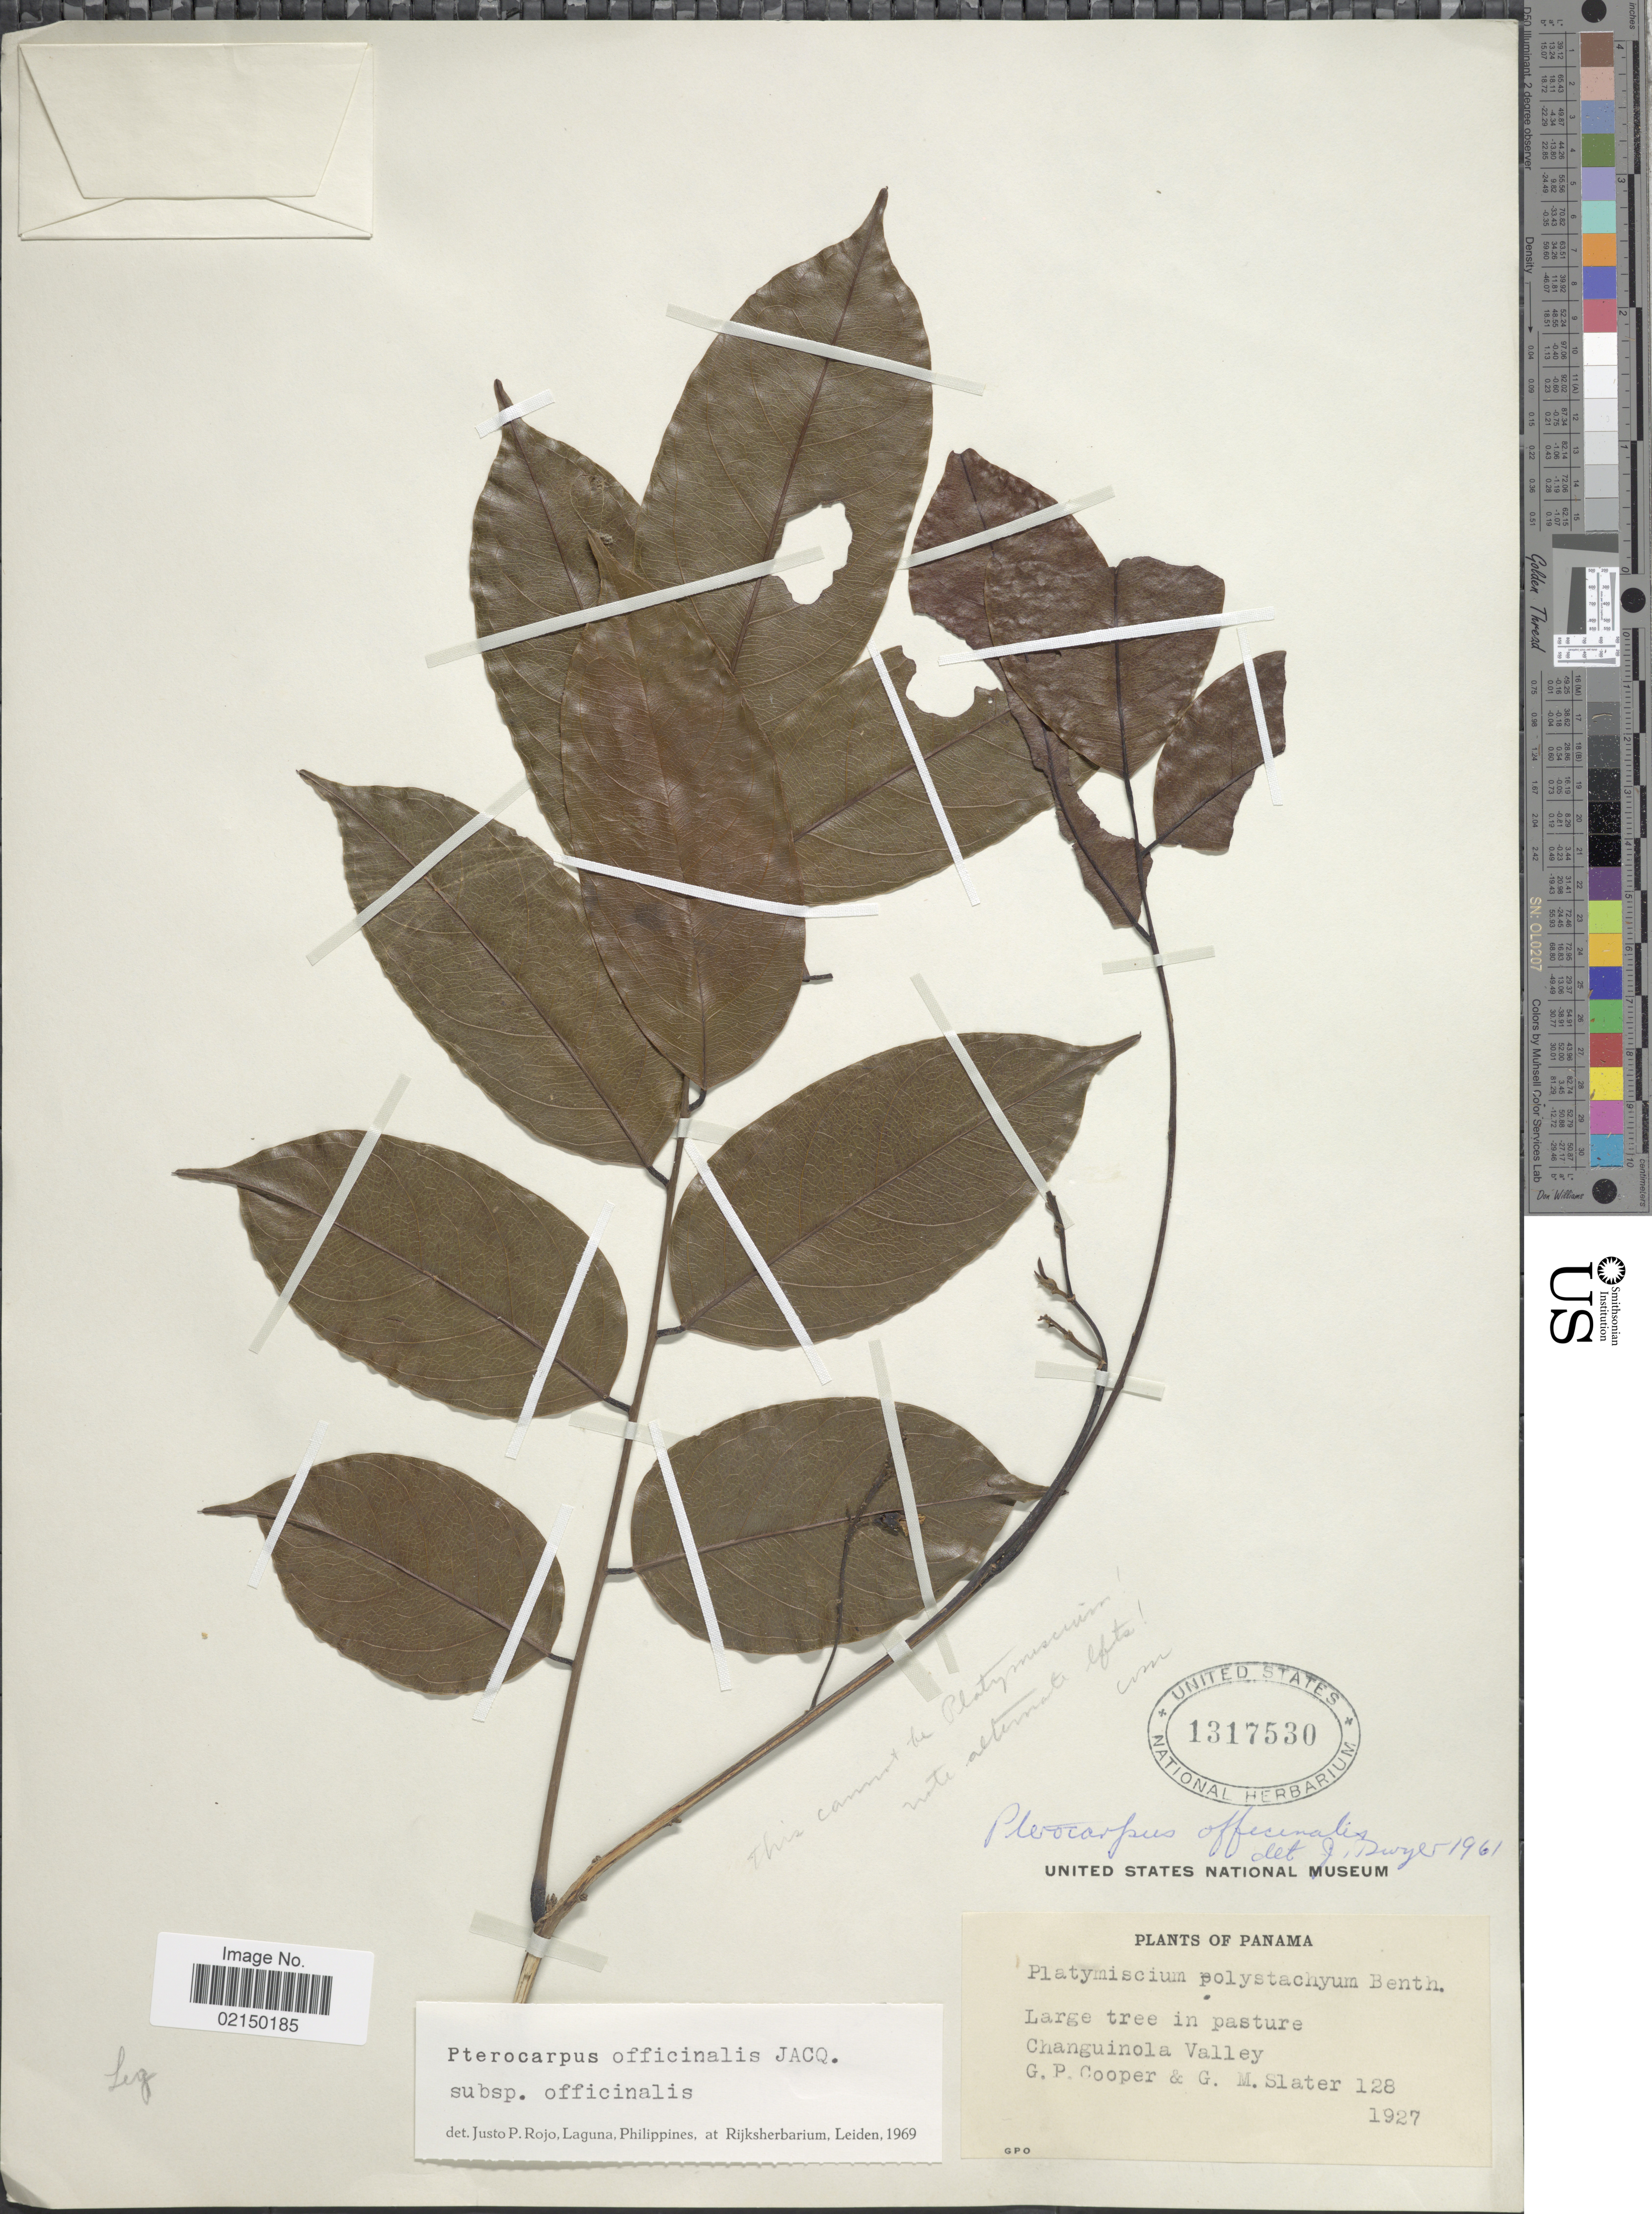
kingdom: Plantae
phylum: Tracheophyta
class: Magnoliopsida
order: Fabales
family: Fabaceae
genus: Pterocarpus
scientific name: Pterocarpus officinalis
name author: Jacq.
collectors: G. Cooper & G. Slater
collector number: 128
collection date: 1927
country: Panama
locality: Changuinola Valley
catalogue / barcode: US 1317530